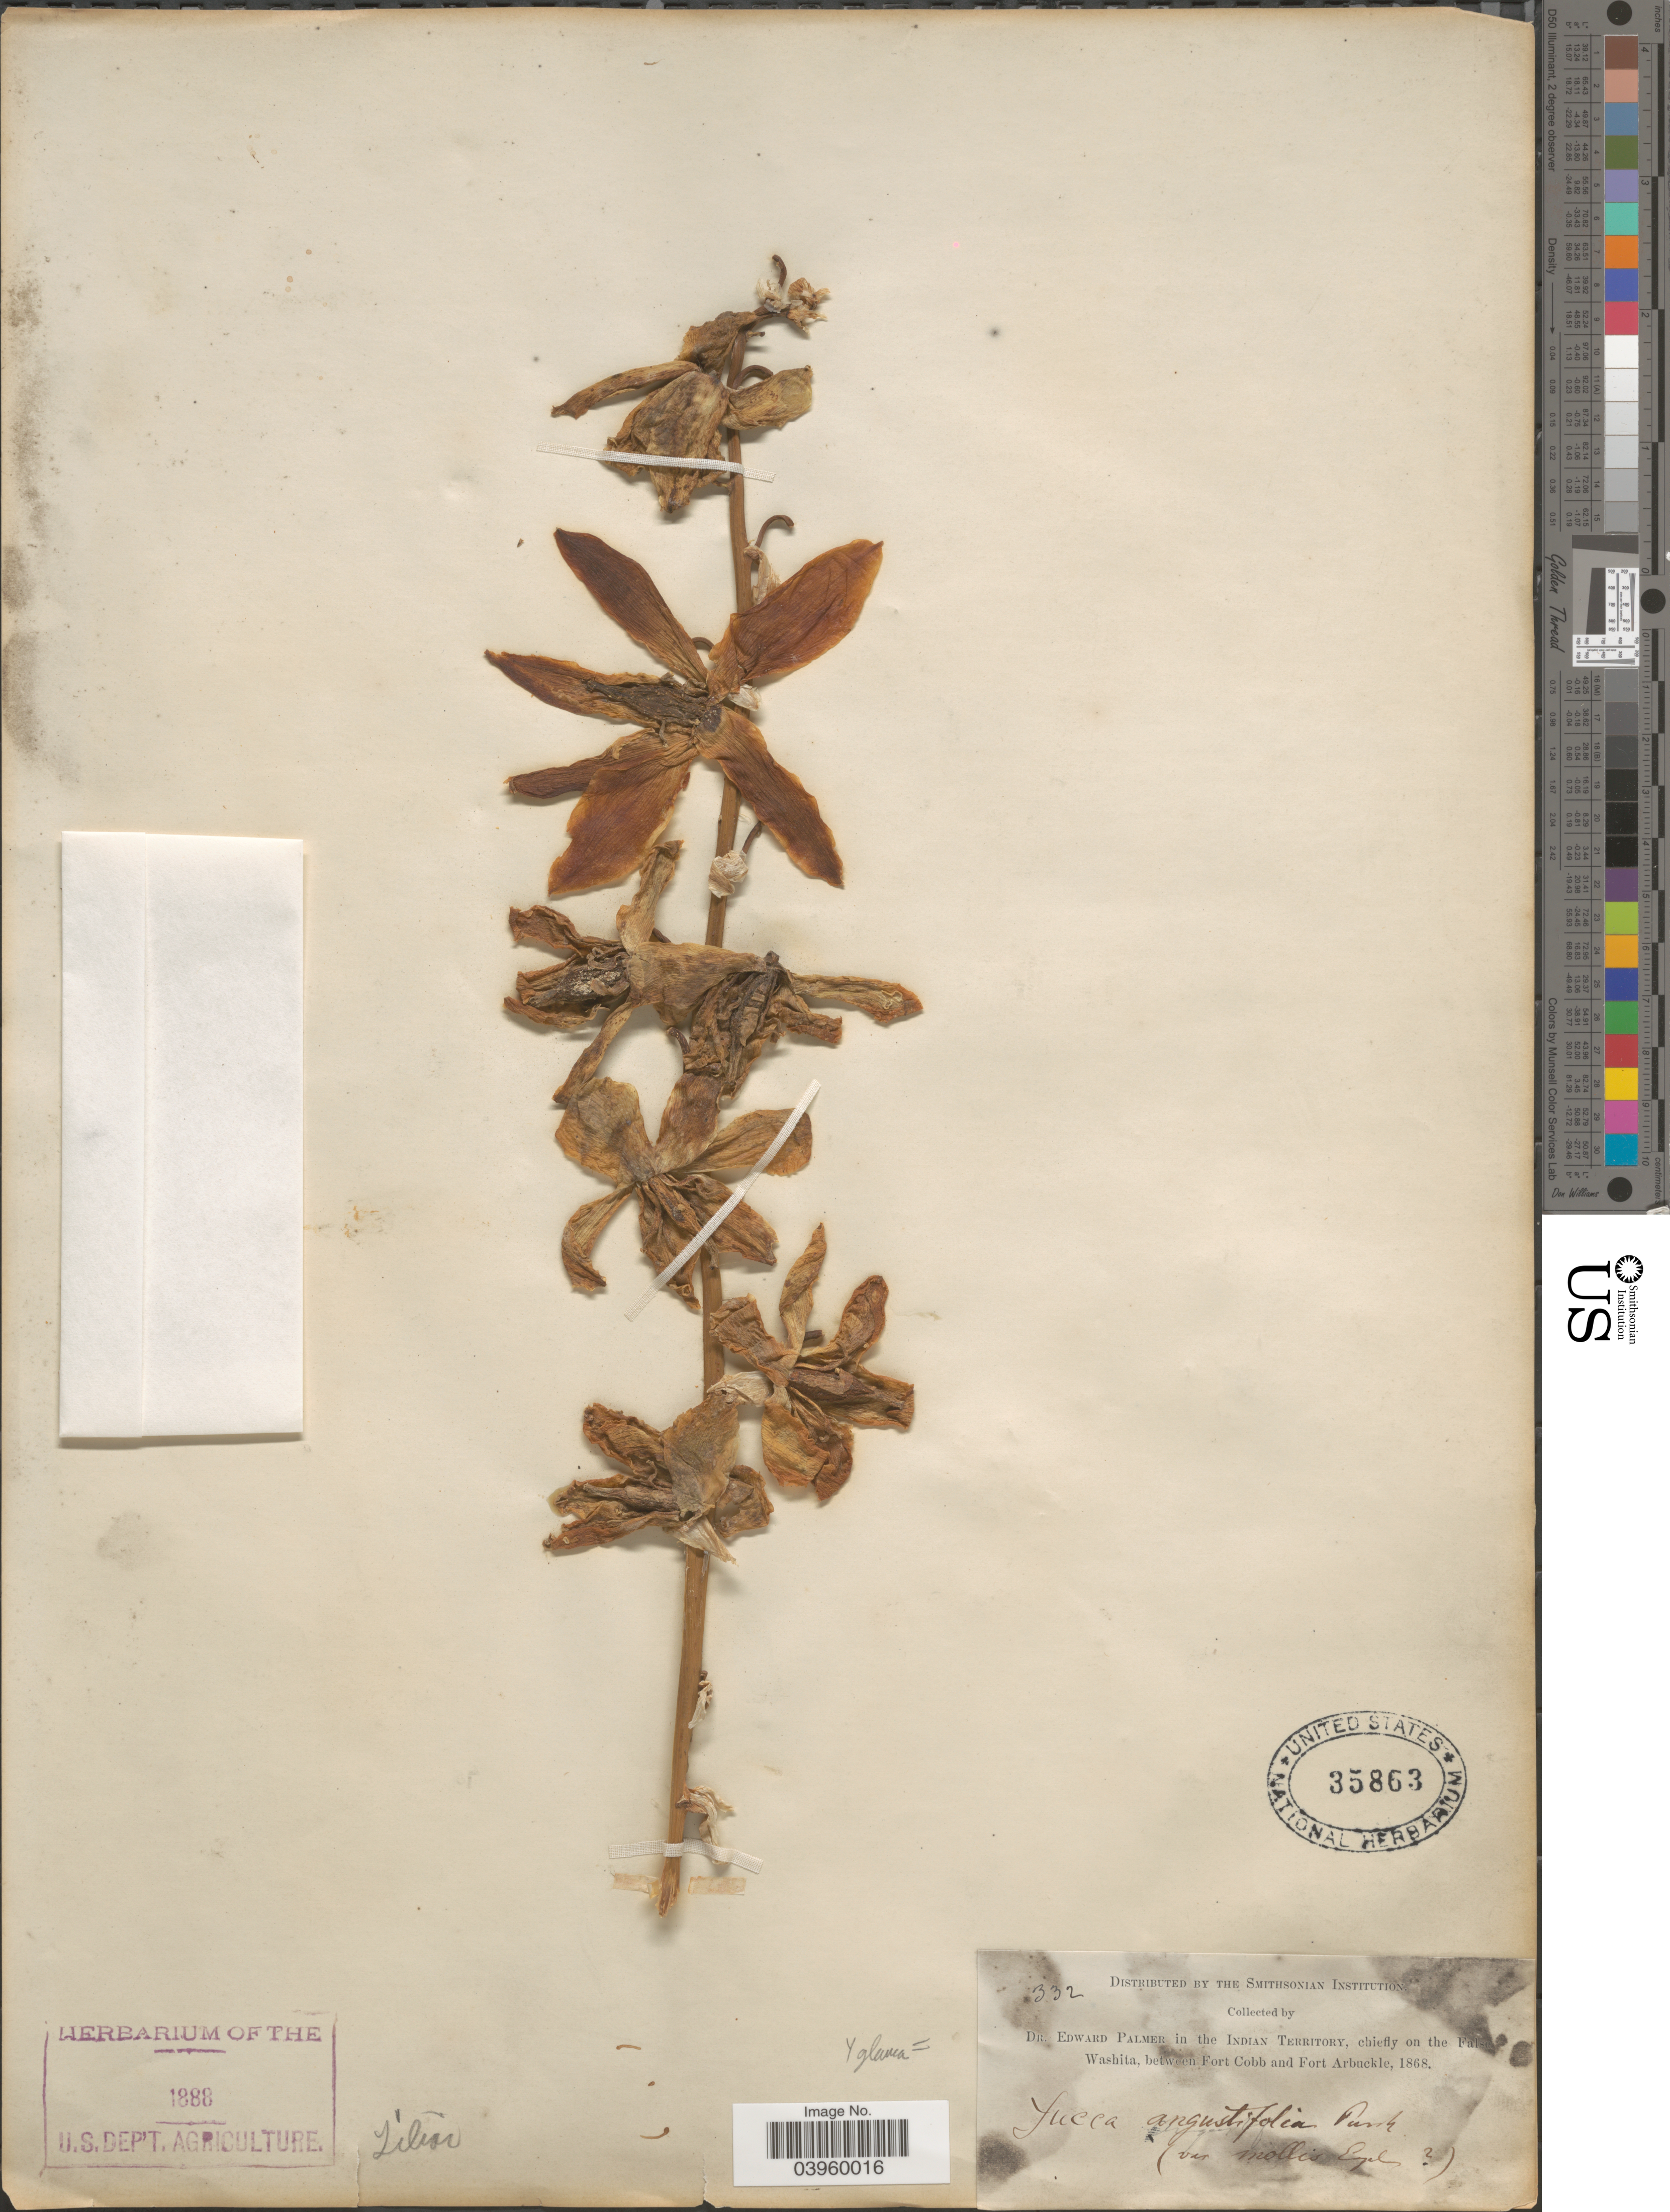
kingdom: Plantae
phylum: Tracheophyta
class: Liliopsida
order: Asparagales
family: Asparagaceae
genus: Yucca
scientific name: Yucca glauca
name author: Nutt.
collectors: E. Palmer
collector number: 332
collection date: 1868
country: United States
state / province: Oklahoma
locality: Indian Territory, chiefly on the False Washita, between Fort Cobb and Fort Arbuckle.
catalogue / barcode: US 35863